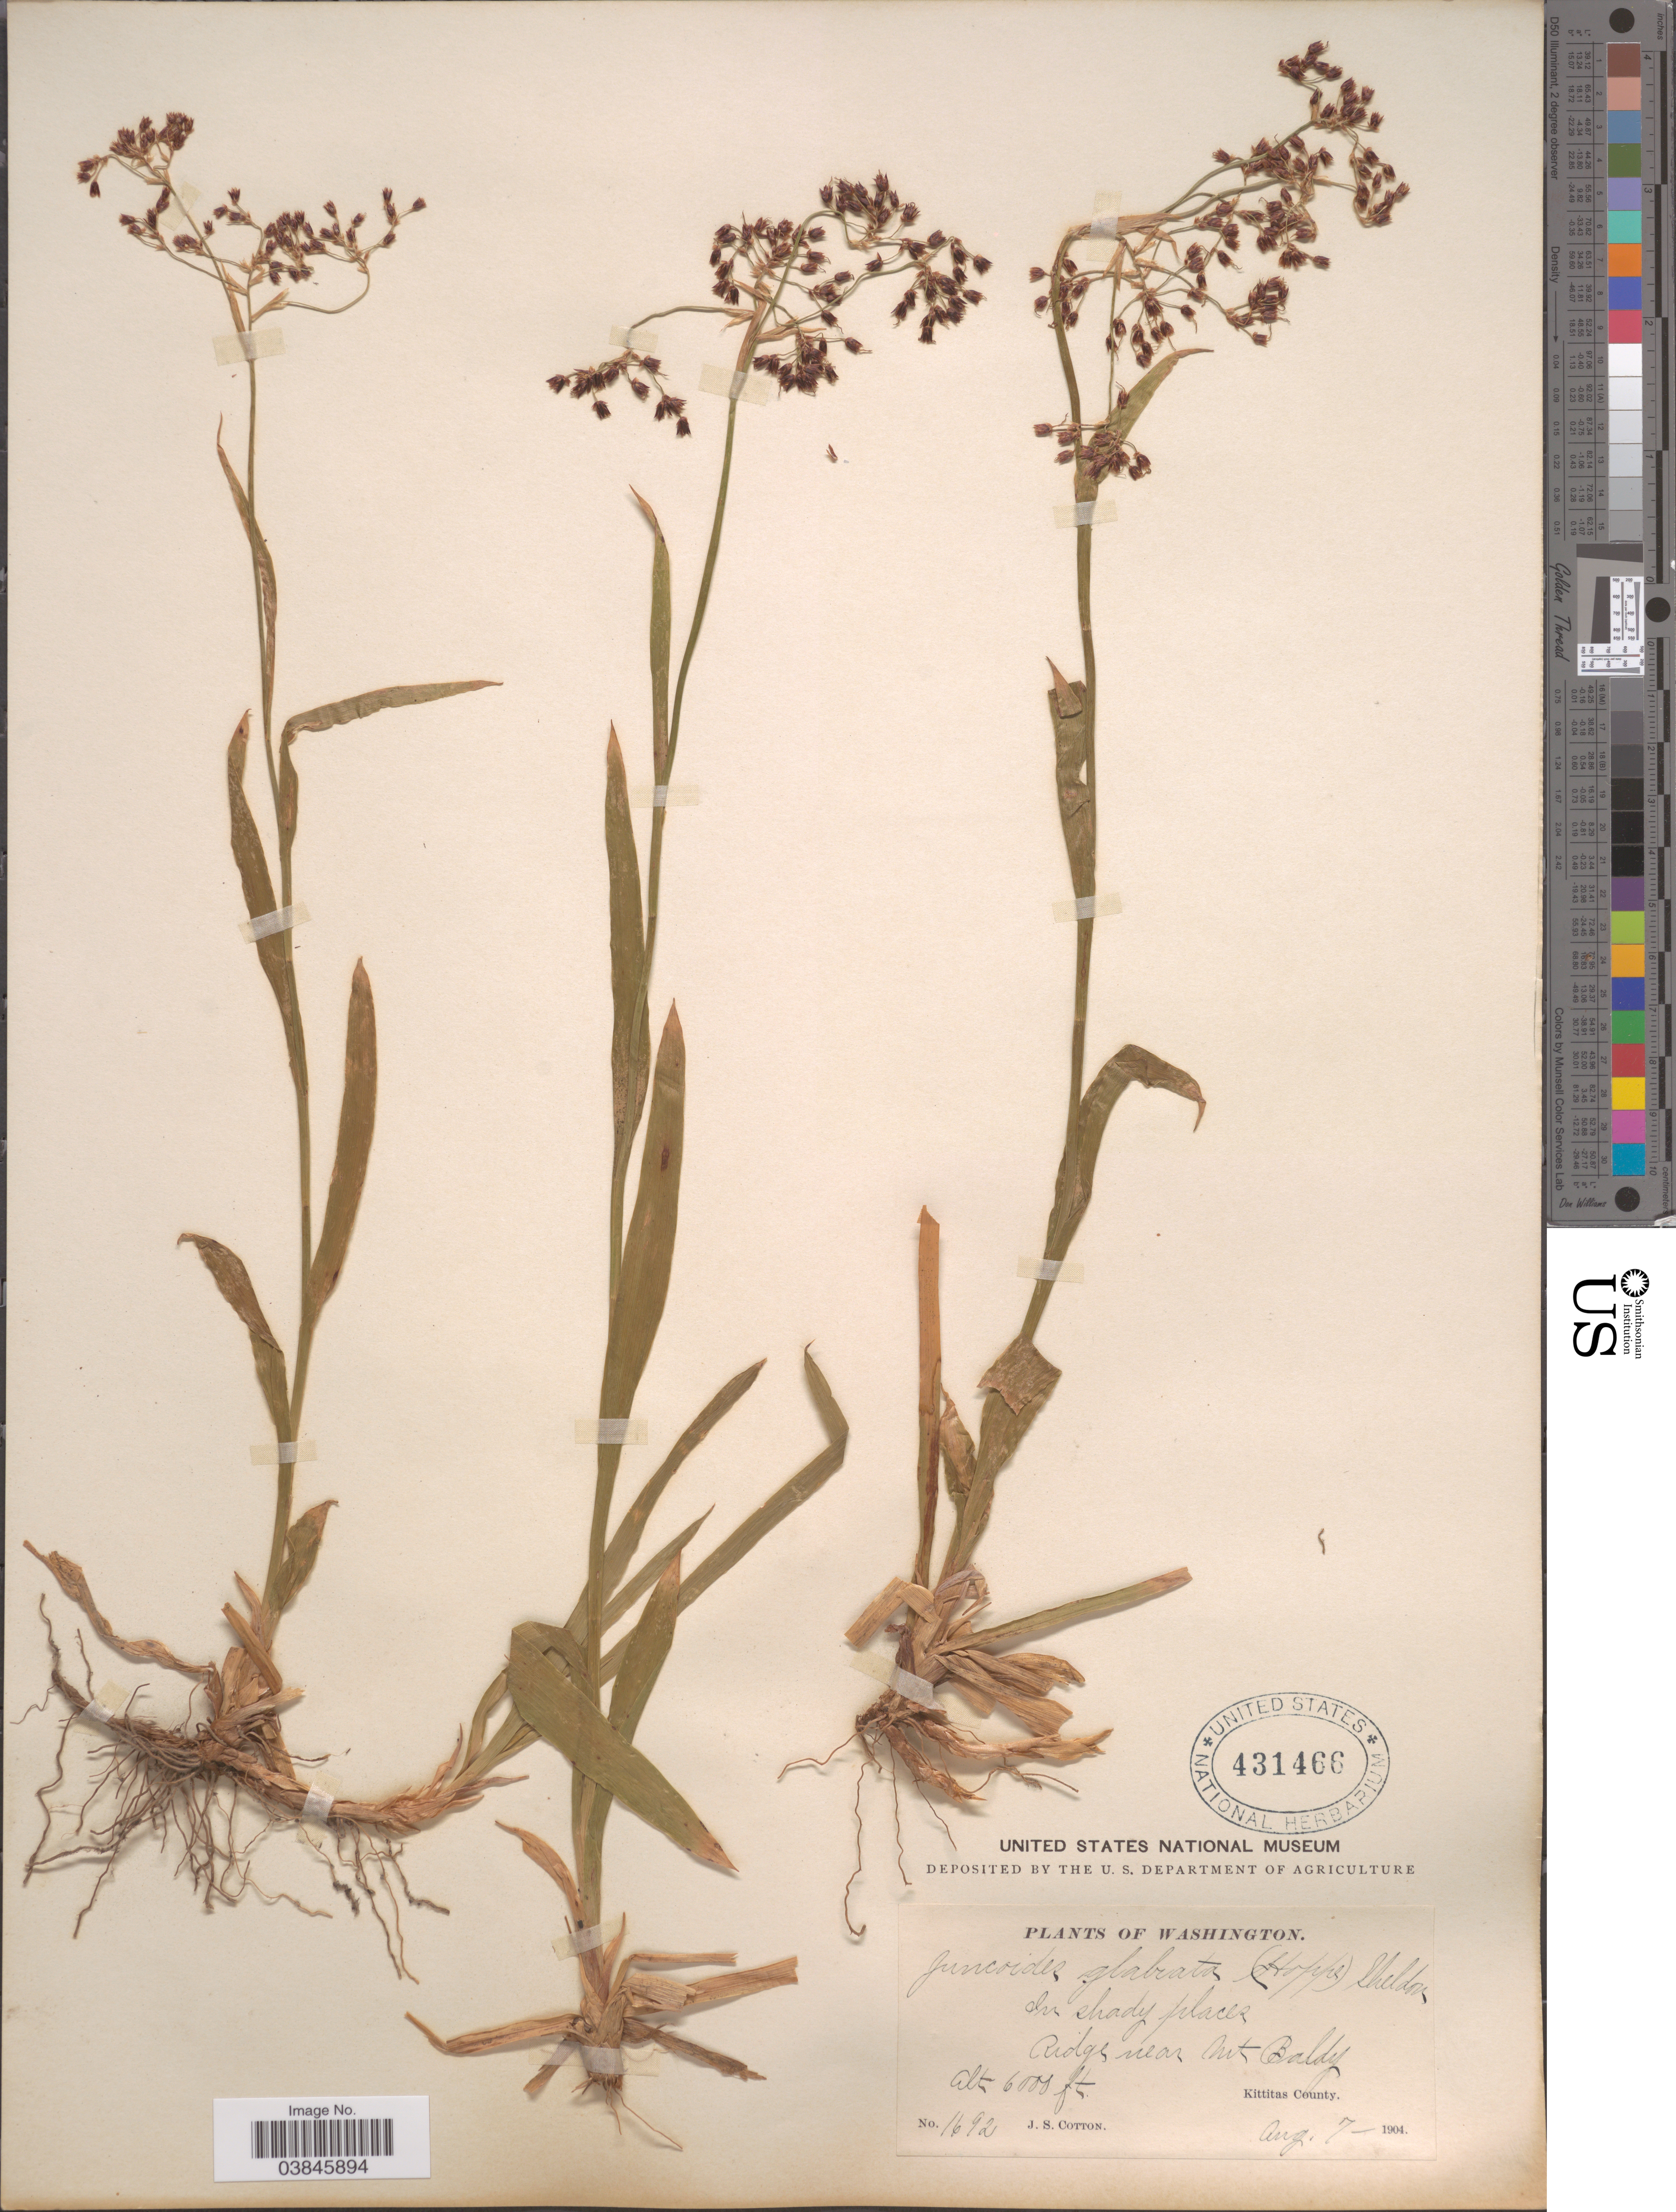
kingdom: Plantae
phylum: Tracheophyta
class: Liliopsida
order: Poales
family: Juncaceae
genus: Luzula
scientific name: Luzula glabrata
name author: (Hoppe) Desv.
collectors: J. S. Cotton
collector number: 1692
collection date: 1904-08-07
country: United States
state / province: Washington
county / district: Kittitas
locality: Ridge near Mt. Baldy. Kittitas County.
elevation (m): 1829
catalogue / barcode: US 431466